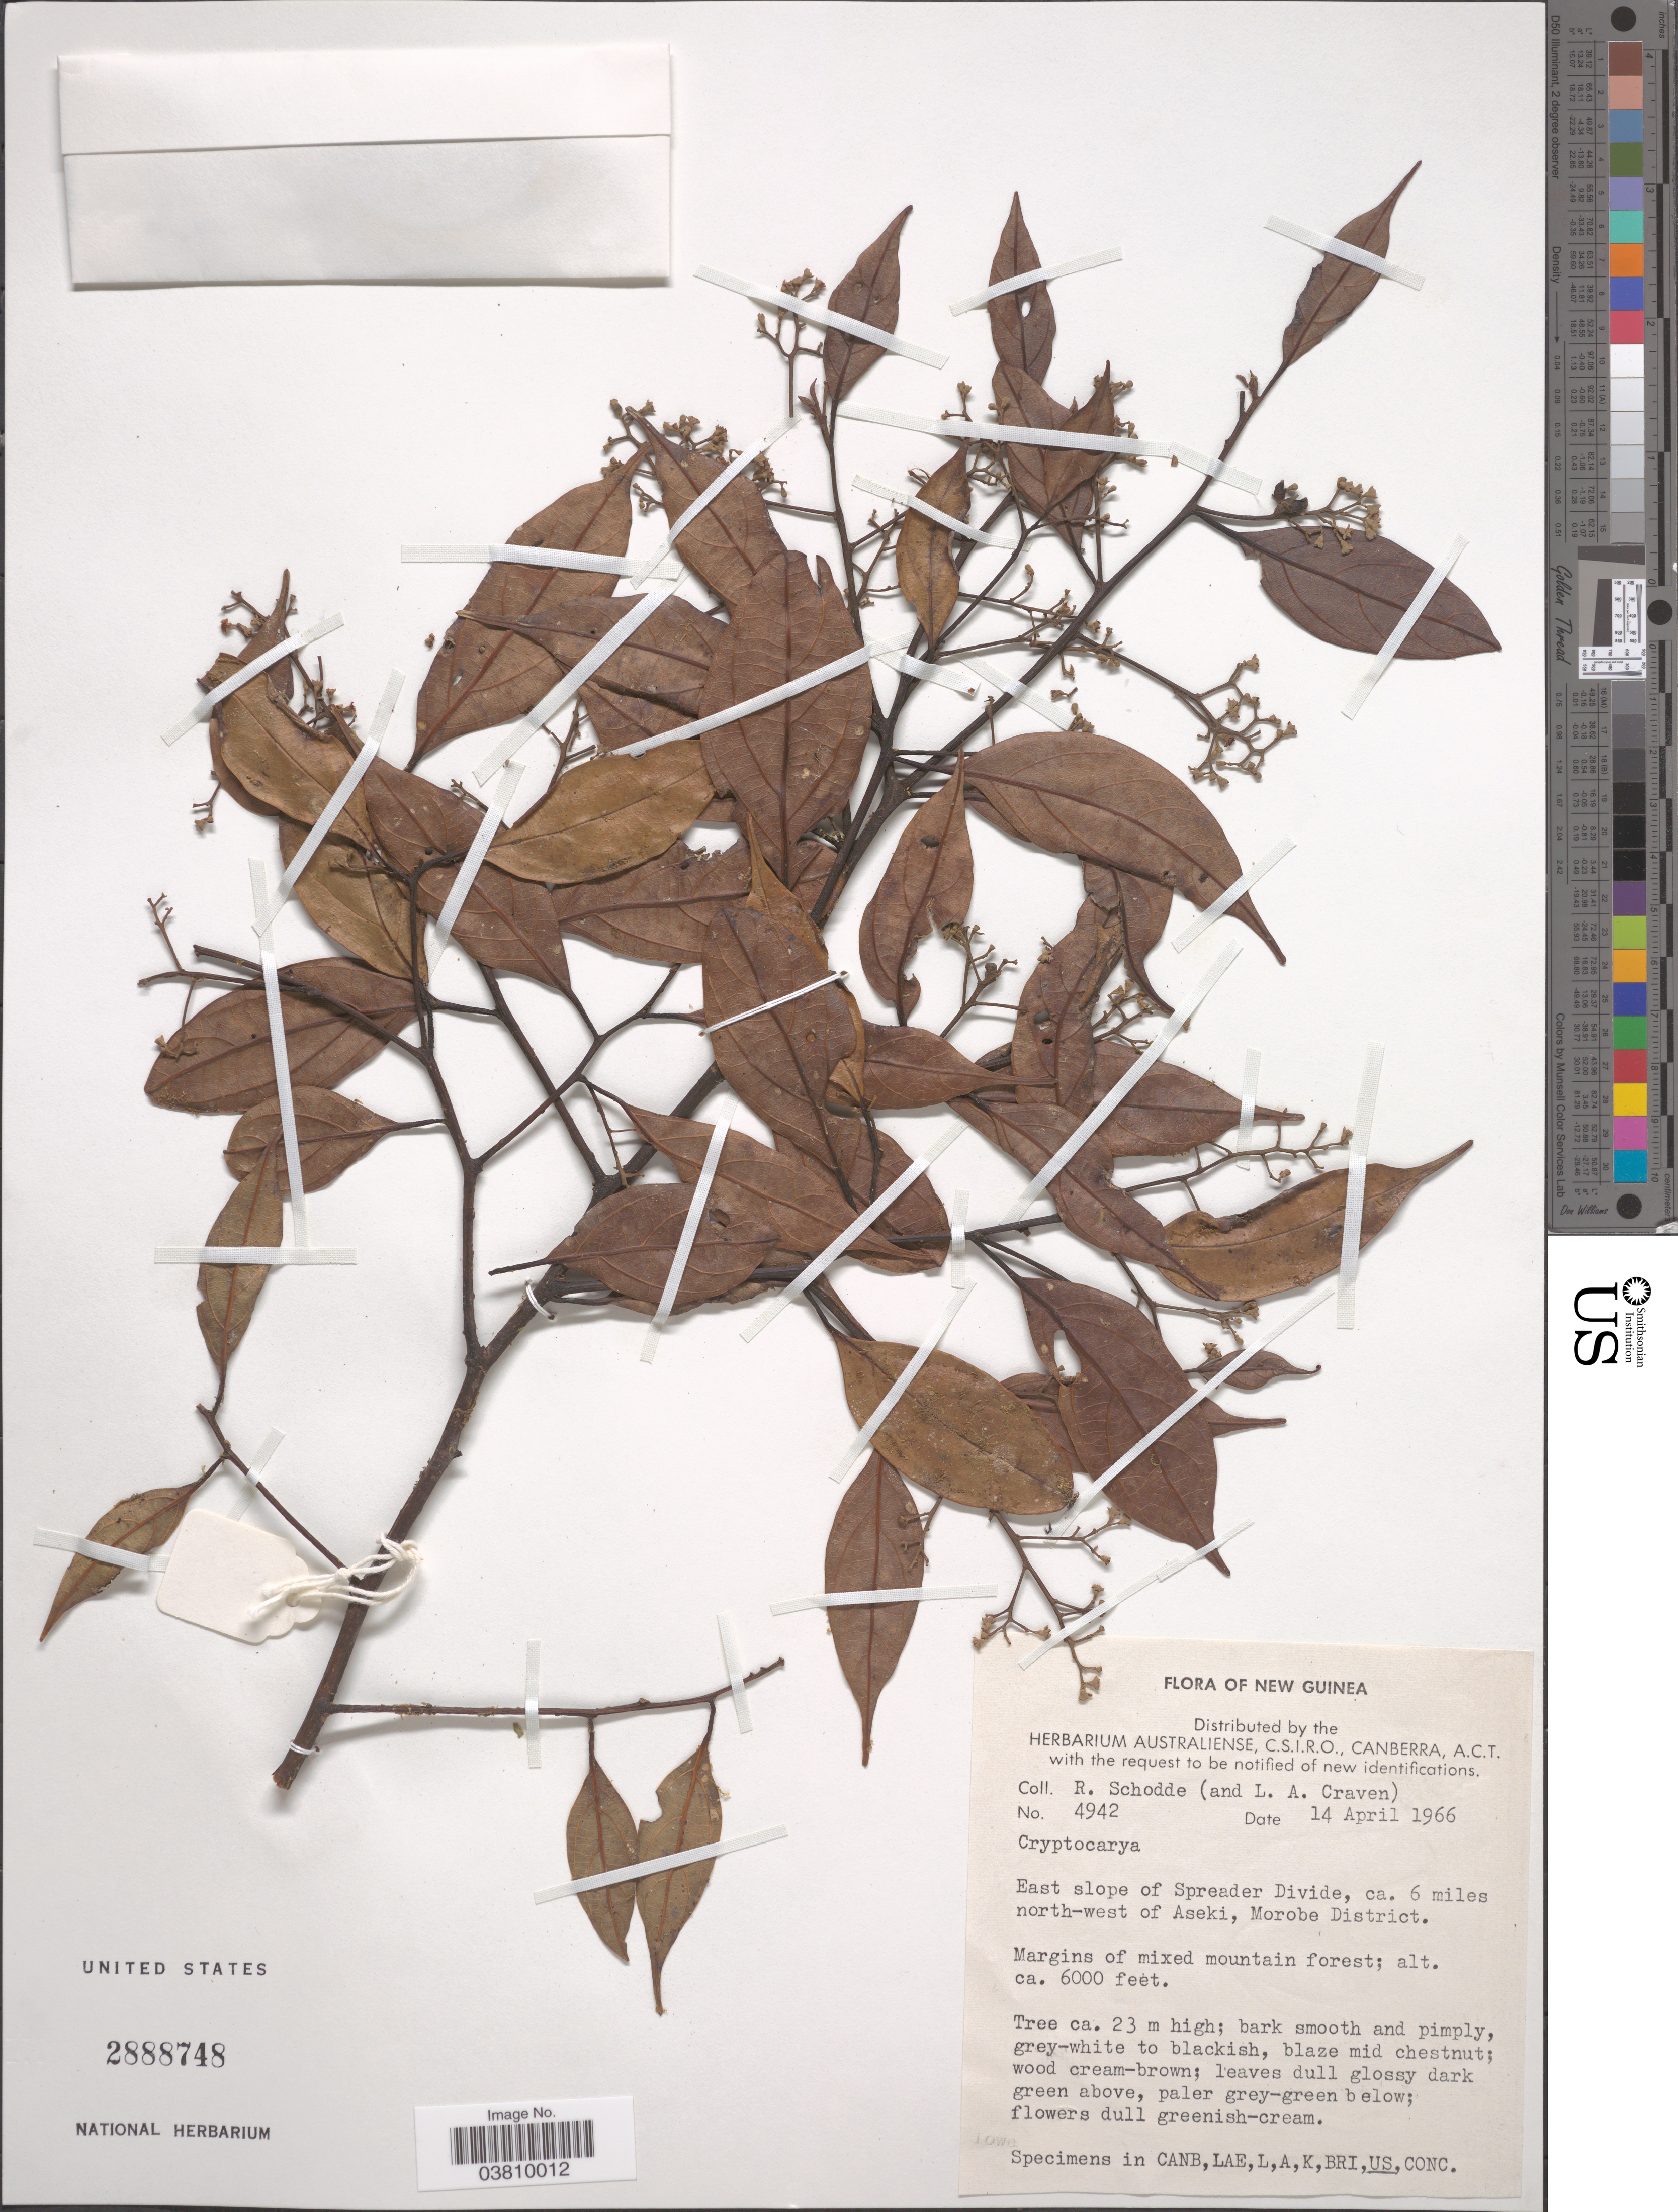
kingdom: Plantae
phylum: Tracheophyta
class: Magnoliopsida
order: Laurales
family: Lauraceae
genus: Cryptocarya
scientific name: Cryptocarya sp.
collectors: R. Schodde & L. A. Craven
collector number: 4942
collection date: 1966-04-14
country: Papua New Guinea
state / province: Morobe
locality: New Guinea. East slope of Spreader Divide, ca. 6 miles north-west of Aseki, Morobe District.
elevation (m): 1829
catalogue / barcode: US 2888748